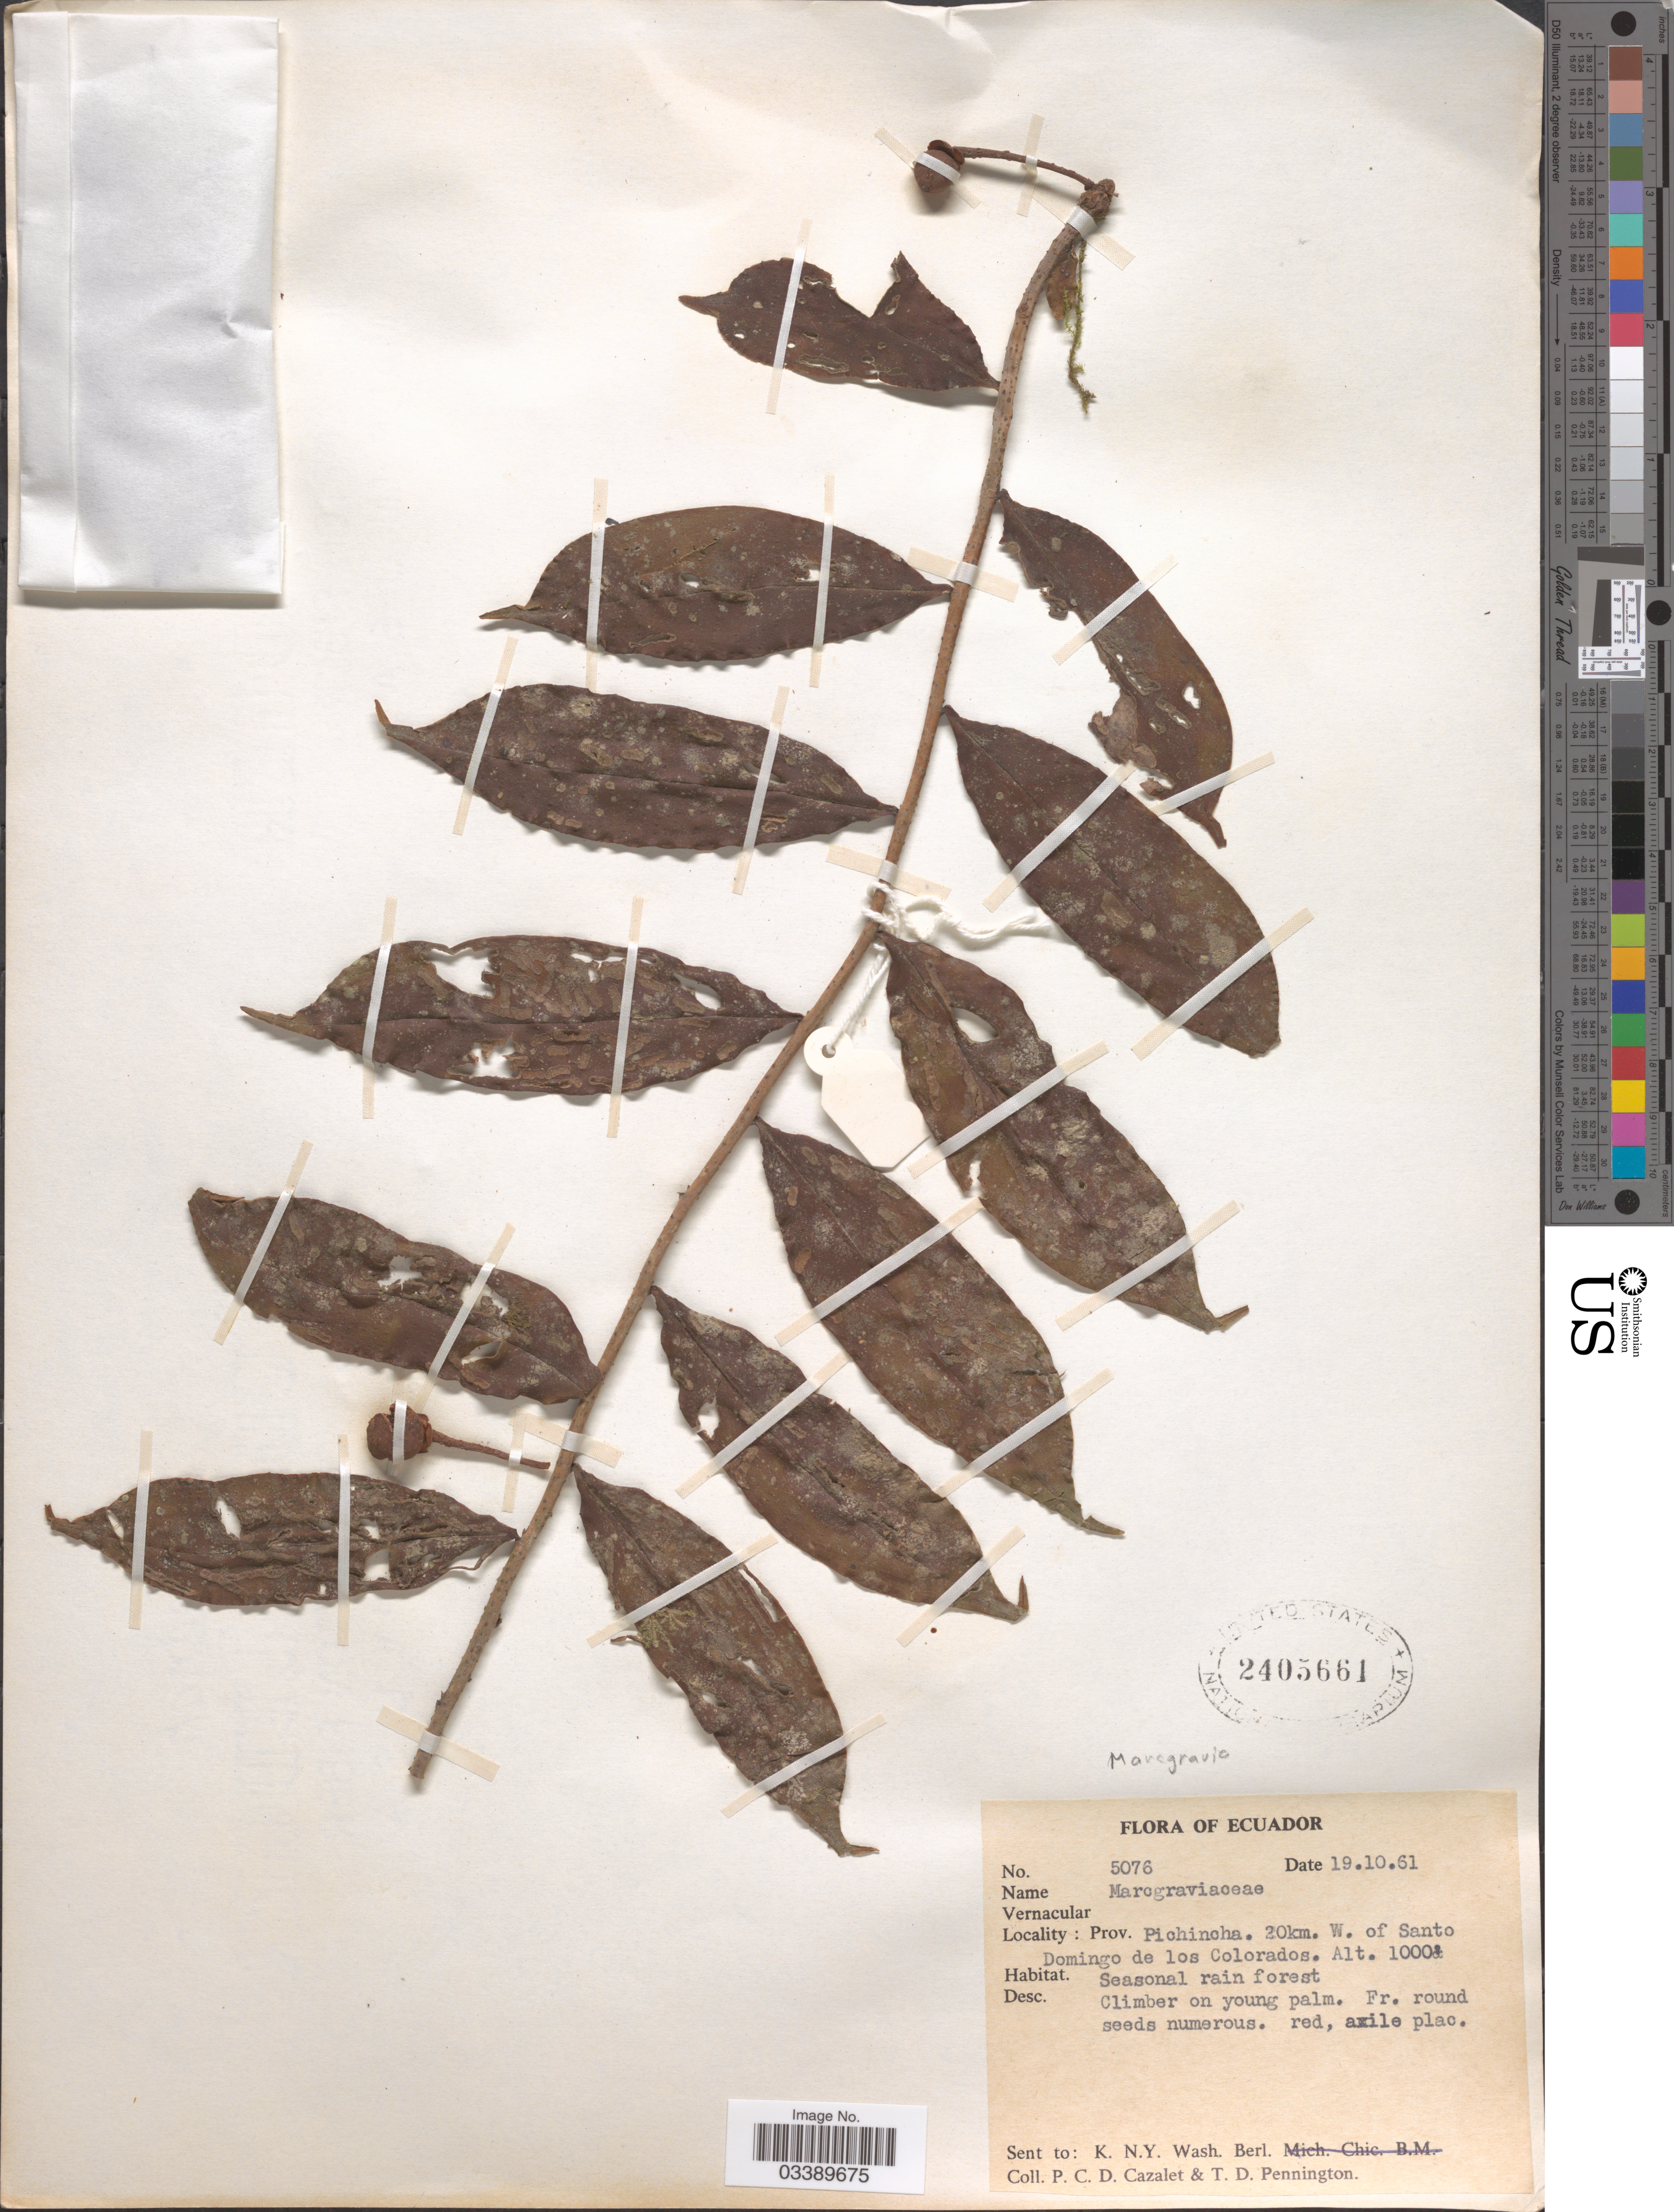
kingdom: Plantae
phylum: Tracheophyta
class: Magnoliopsida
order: Ericales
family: Marcgraviaceae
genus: Marcgravia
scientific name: Marcgravia sp.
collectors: P. C. D. Cazalet & T. D. Pennington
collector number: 5076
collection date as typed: Transcribed d/m/y: 19/10/61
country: Ecuador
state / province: Pichincha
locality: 20km. W. of Santo Domingo de los Colorados.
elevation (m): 305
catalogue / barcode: US 2405661